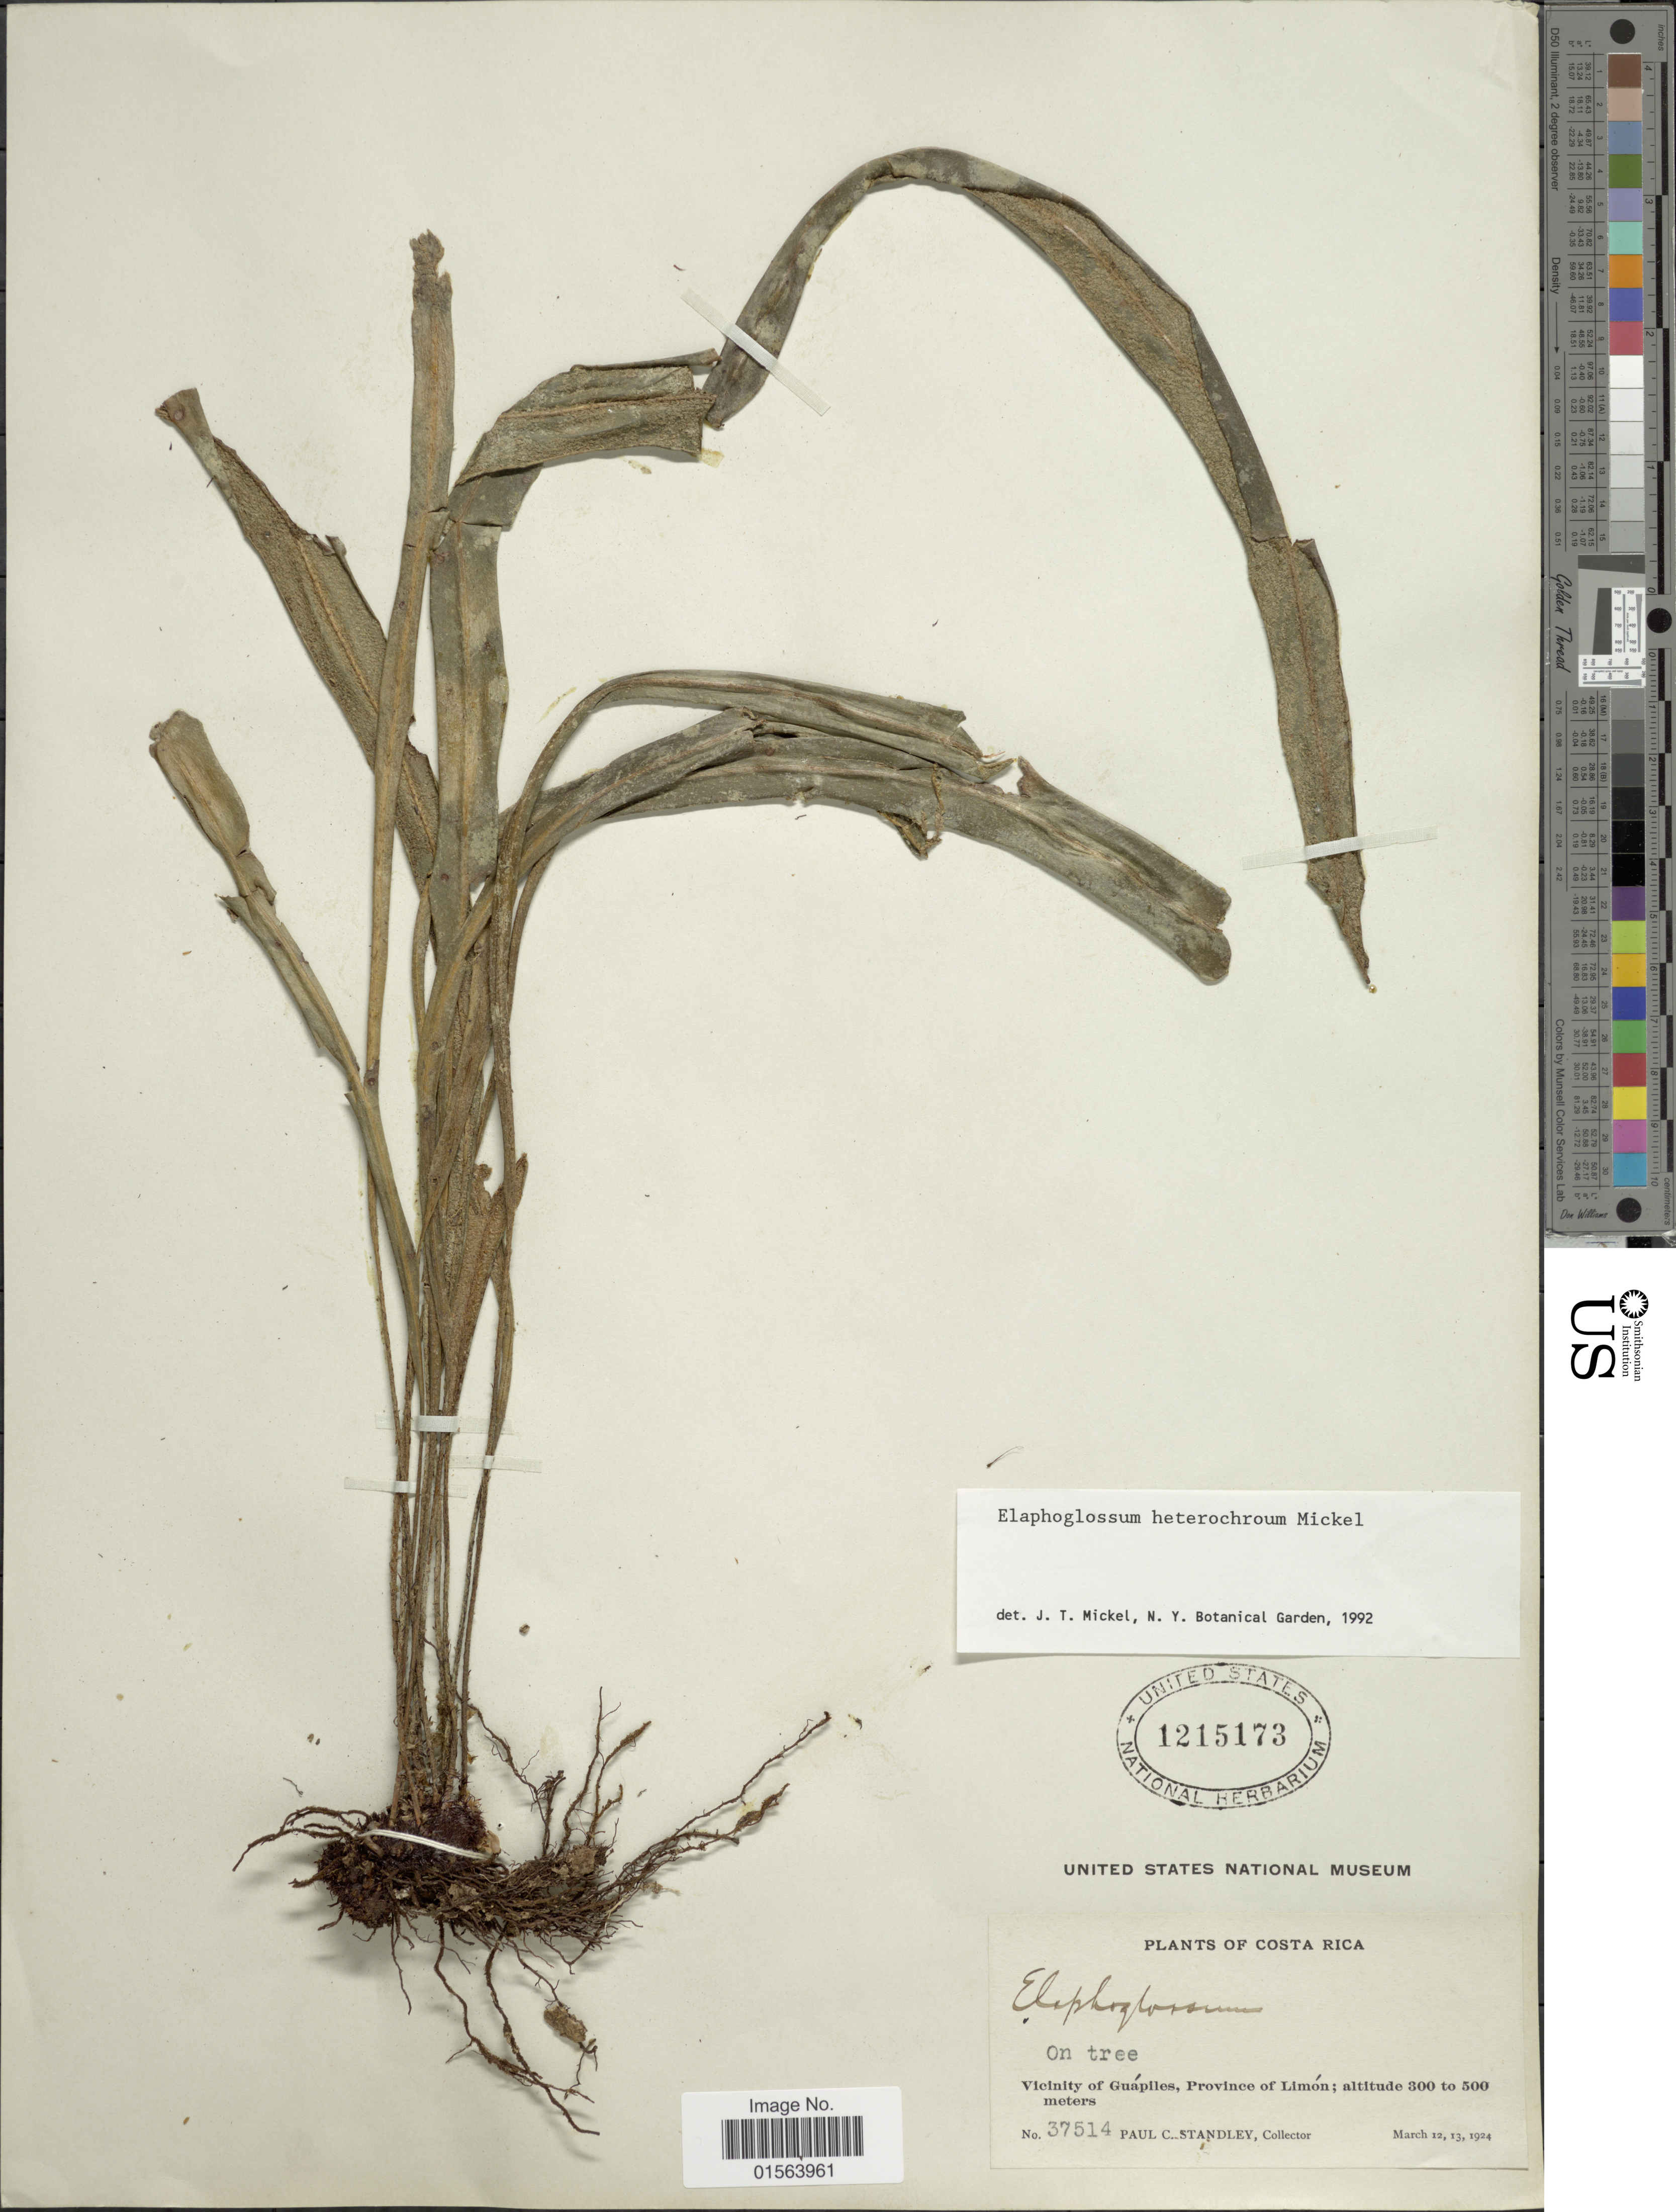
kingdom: Plantae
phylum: Tracheophyta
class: Polypodiopsida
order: Polypodiales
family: Dryopteridaceae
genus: Elaphoglossum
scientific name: Elaphoglossum heterochroum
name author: Mickel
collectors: P. C. Standley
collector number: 37514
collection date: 1924-03-12/1924-03-13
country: Costa Rica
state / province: Limón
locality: Vicinity of Guapiles, Province of Limon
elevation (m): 300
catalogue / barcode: US 1215173